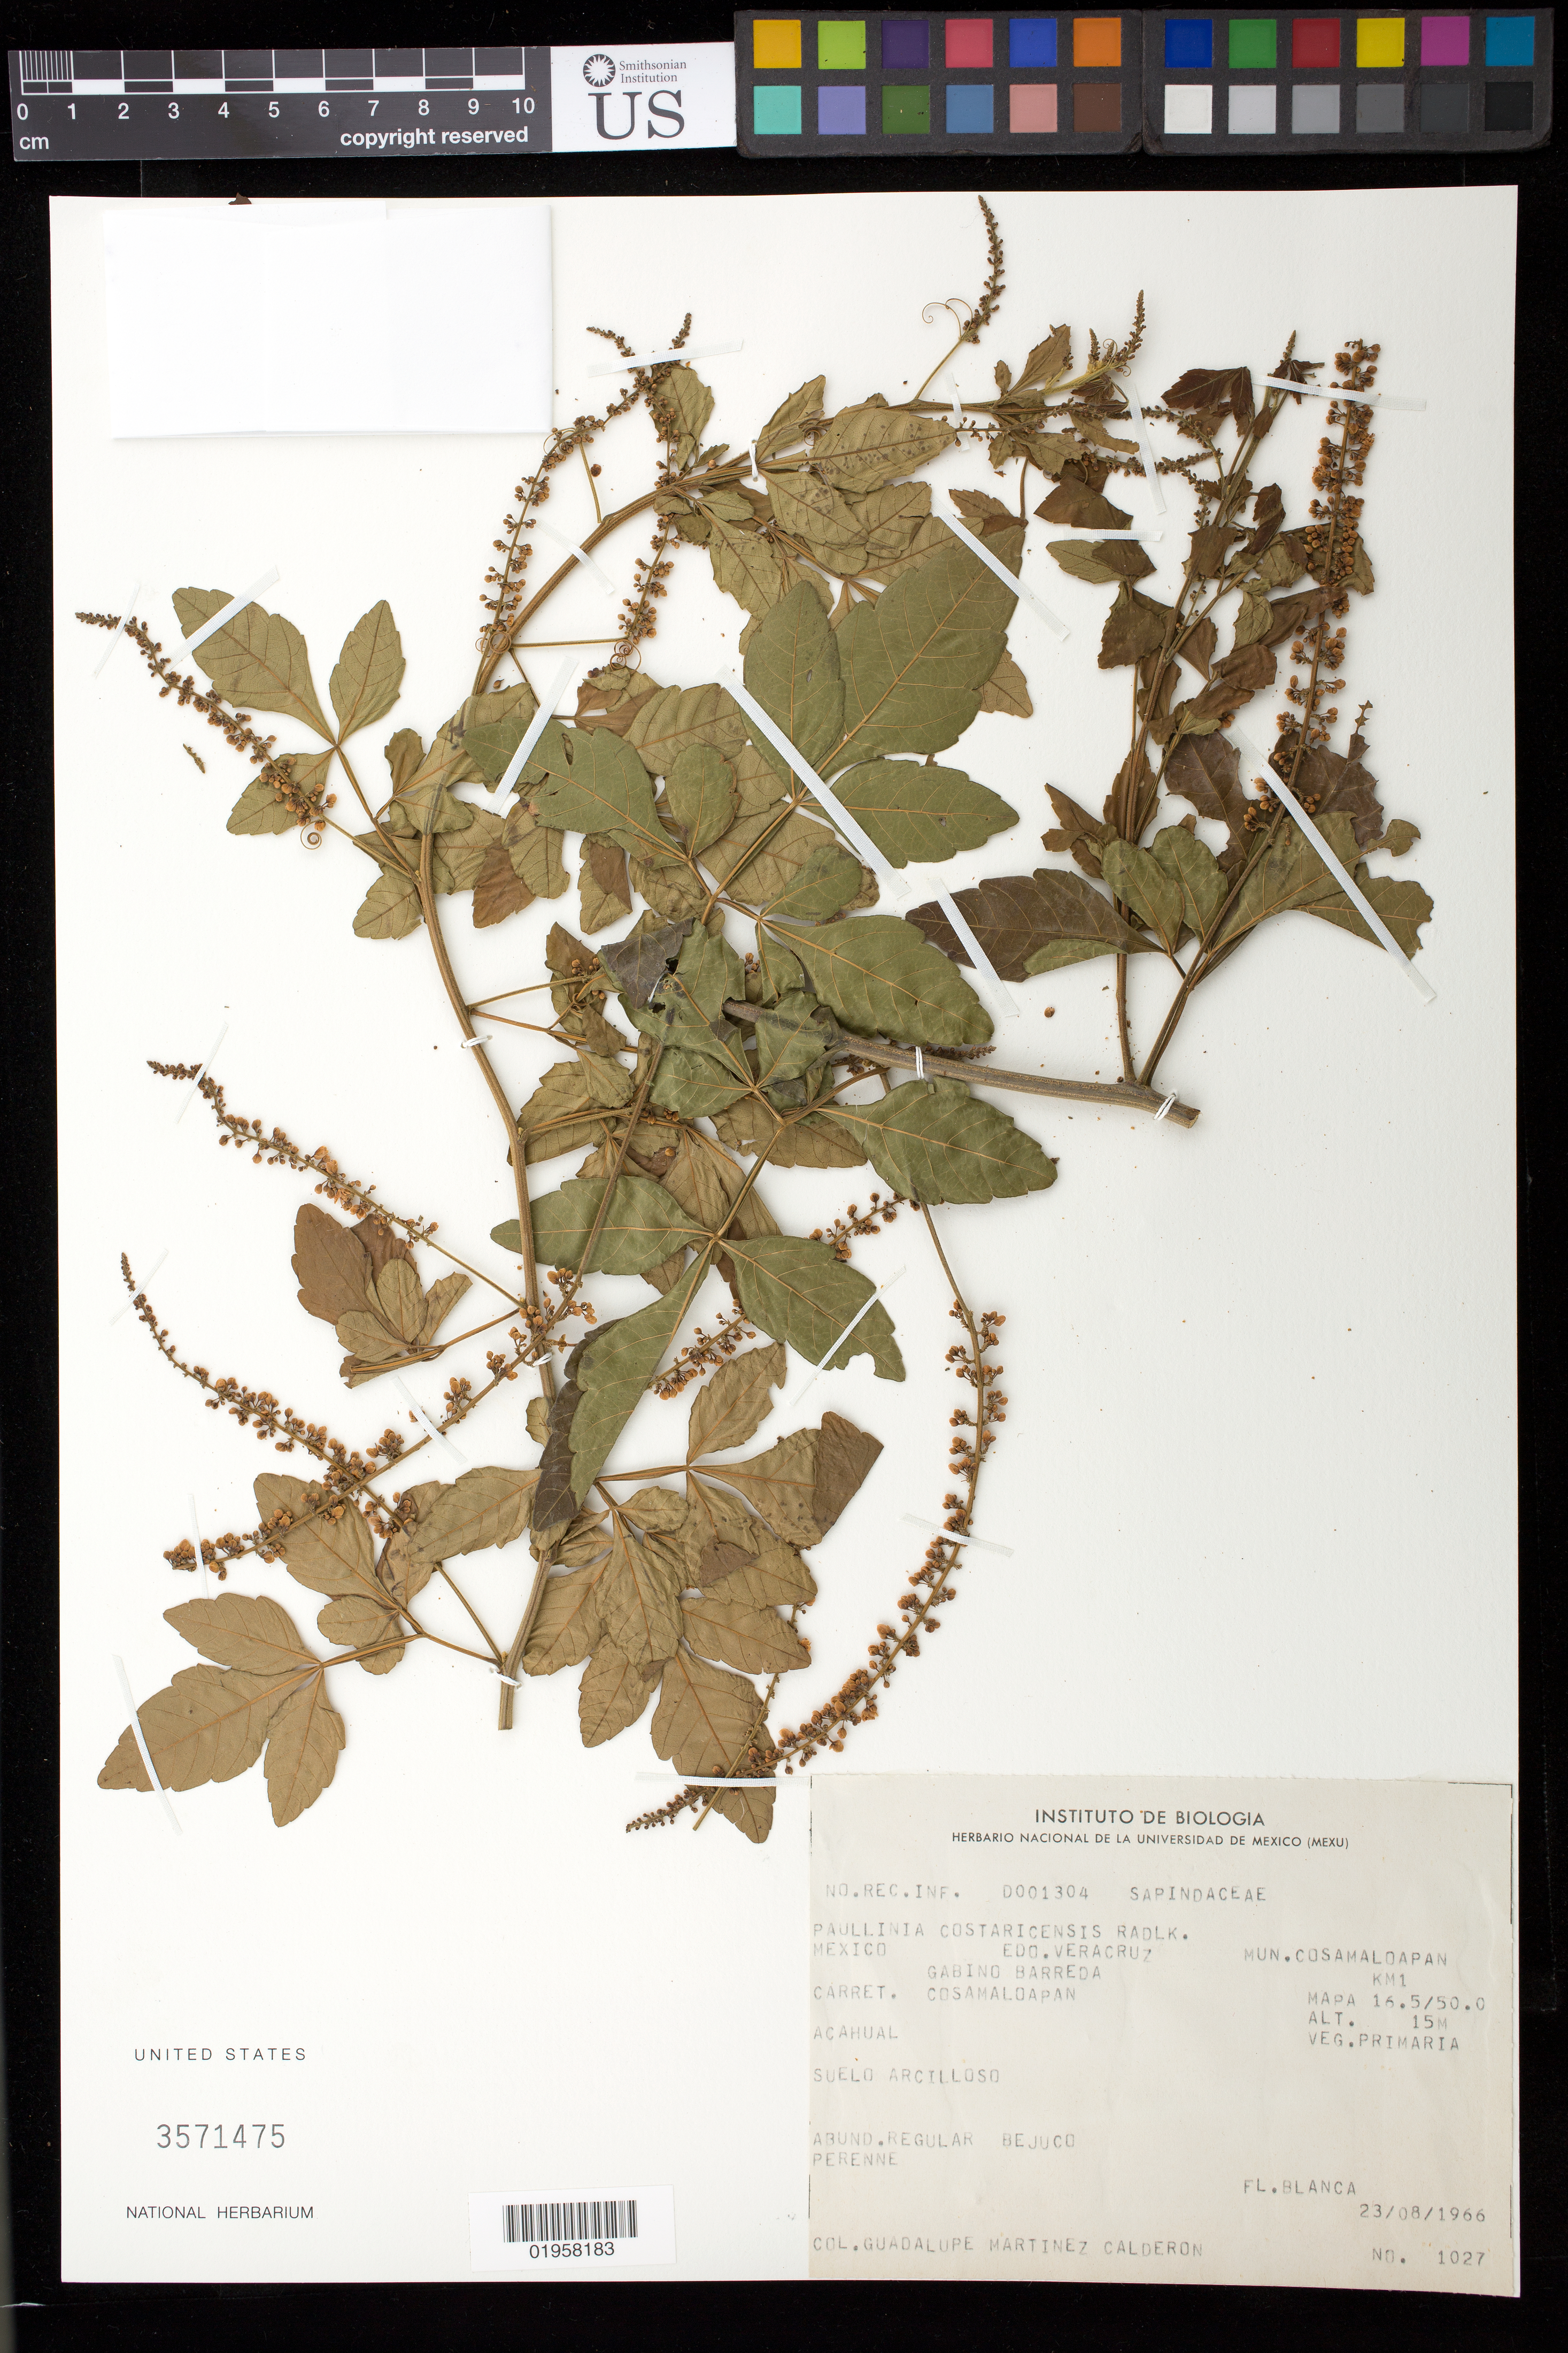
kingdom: Plantae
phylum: Tracheophyta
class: Magnoliopsida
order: Sapindales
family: Sapindaceae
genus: Paullinia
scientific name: Paullinia fuscescens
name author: Kunth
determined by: Acevedo-Rodriguez, P., (US), Smithsonian Institution - National Museum of Natural History (UNITED STATES)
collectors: G. Martínez Calderón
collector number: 1027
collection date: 1966-08-23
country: Mexico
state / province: Veracruz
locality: Mun. Cosamalopan. Gabino Barreda, Carret. Cosamaloapan km 1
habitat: Primaria, suelo arcilloso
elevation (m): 15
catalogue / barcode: US 3571475